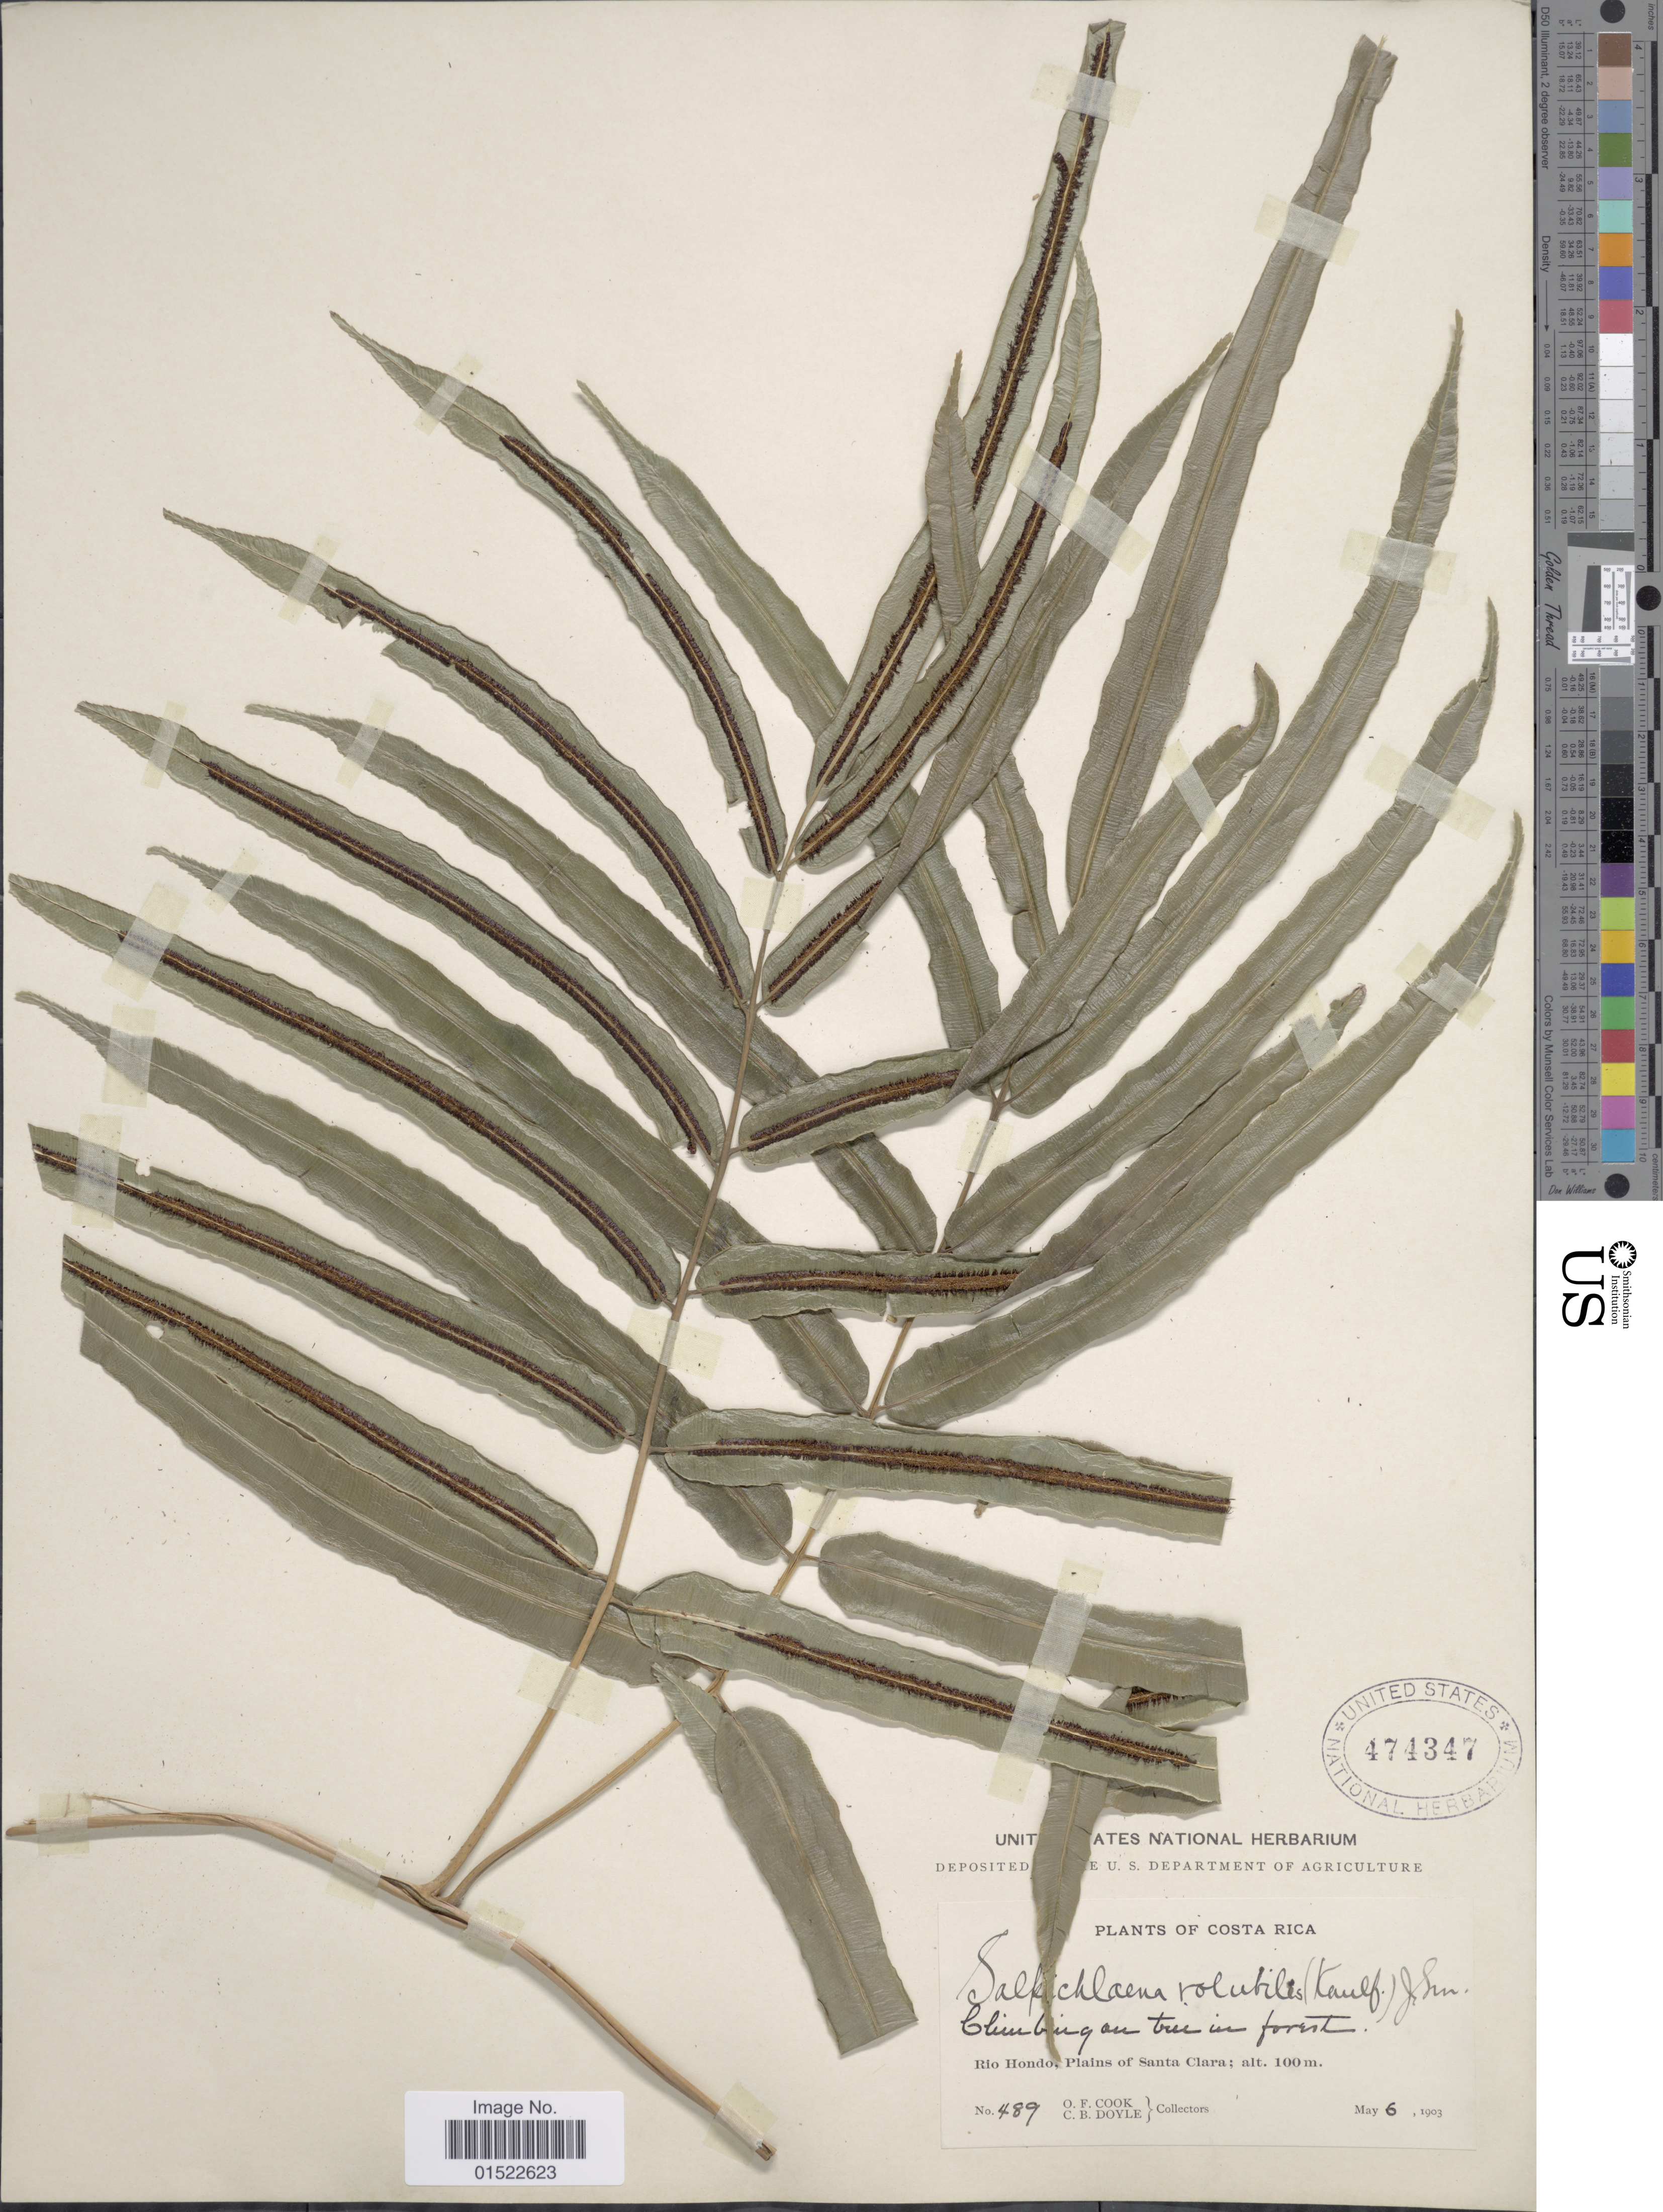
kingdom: Plantae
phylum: Tracheophyta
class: Polypodiopsida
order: Polypodiales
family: Blechnaceae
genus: Salpichlaena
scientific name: Salpichlaena volubilis subsp. volubilis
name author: (Kaulf.) J. Sm.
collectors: O. F. Cook & C. Doyle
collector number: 489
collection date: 1903-05-06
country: Costa Rica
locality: Rio Hondo, Plains of Sant Clara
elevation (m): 100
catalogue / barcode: US 474347